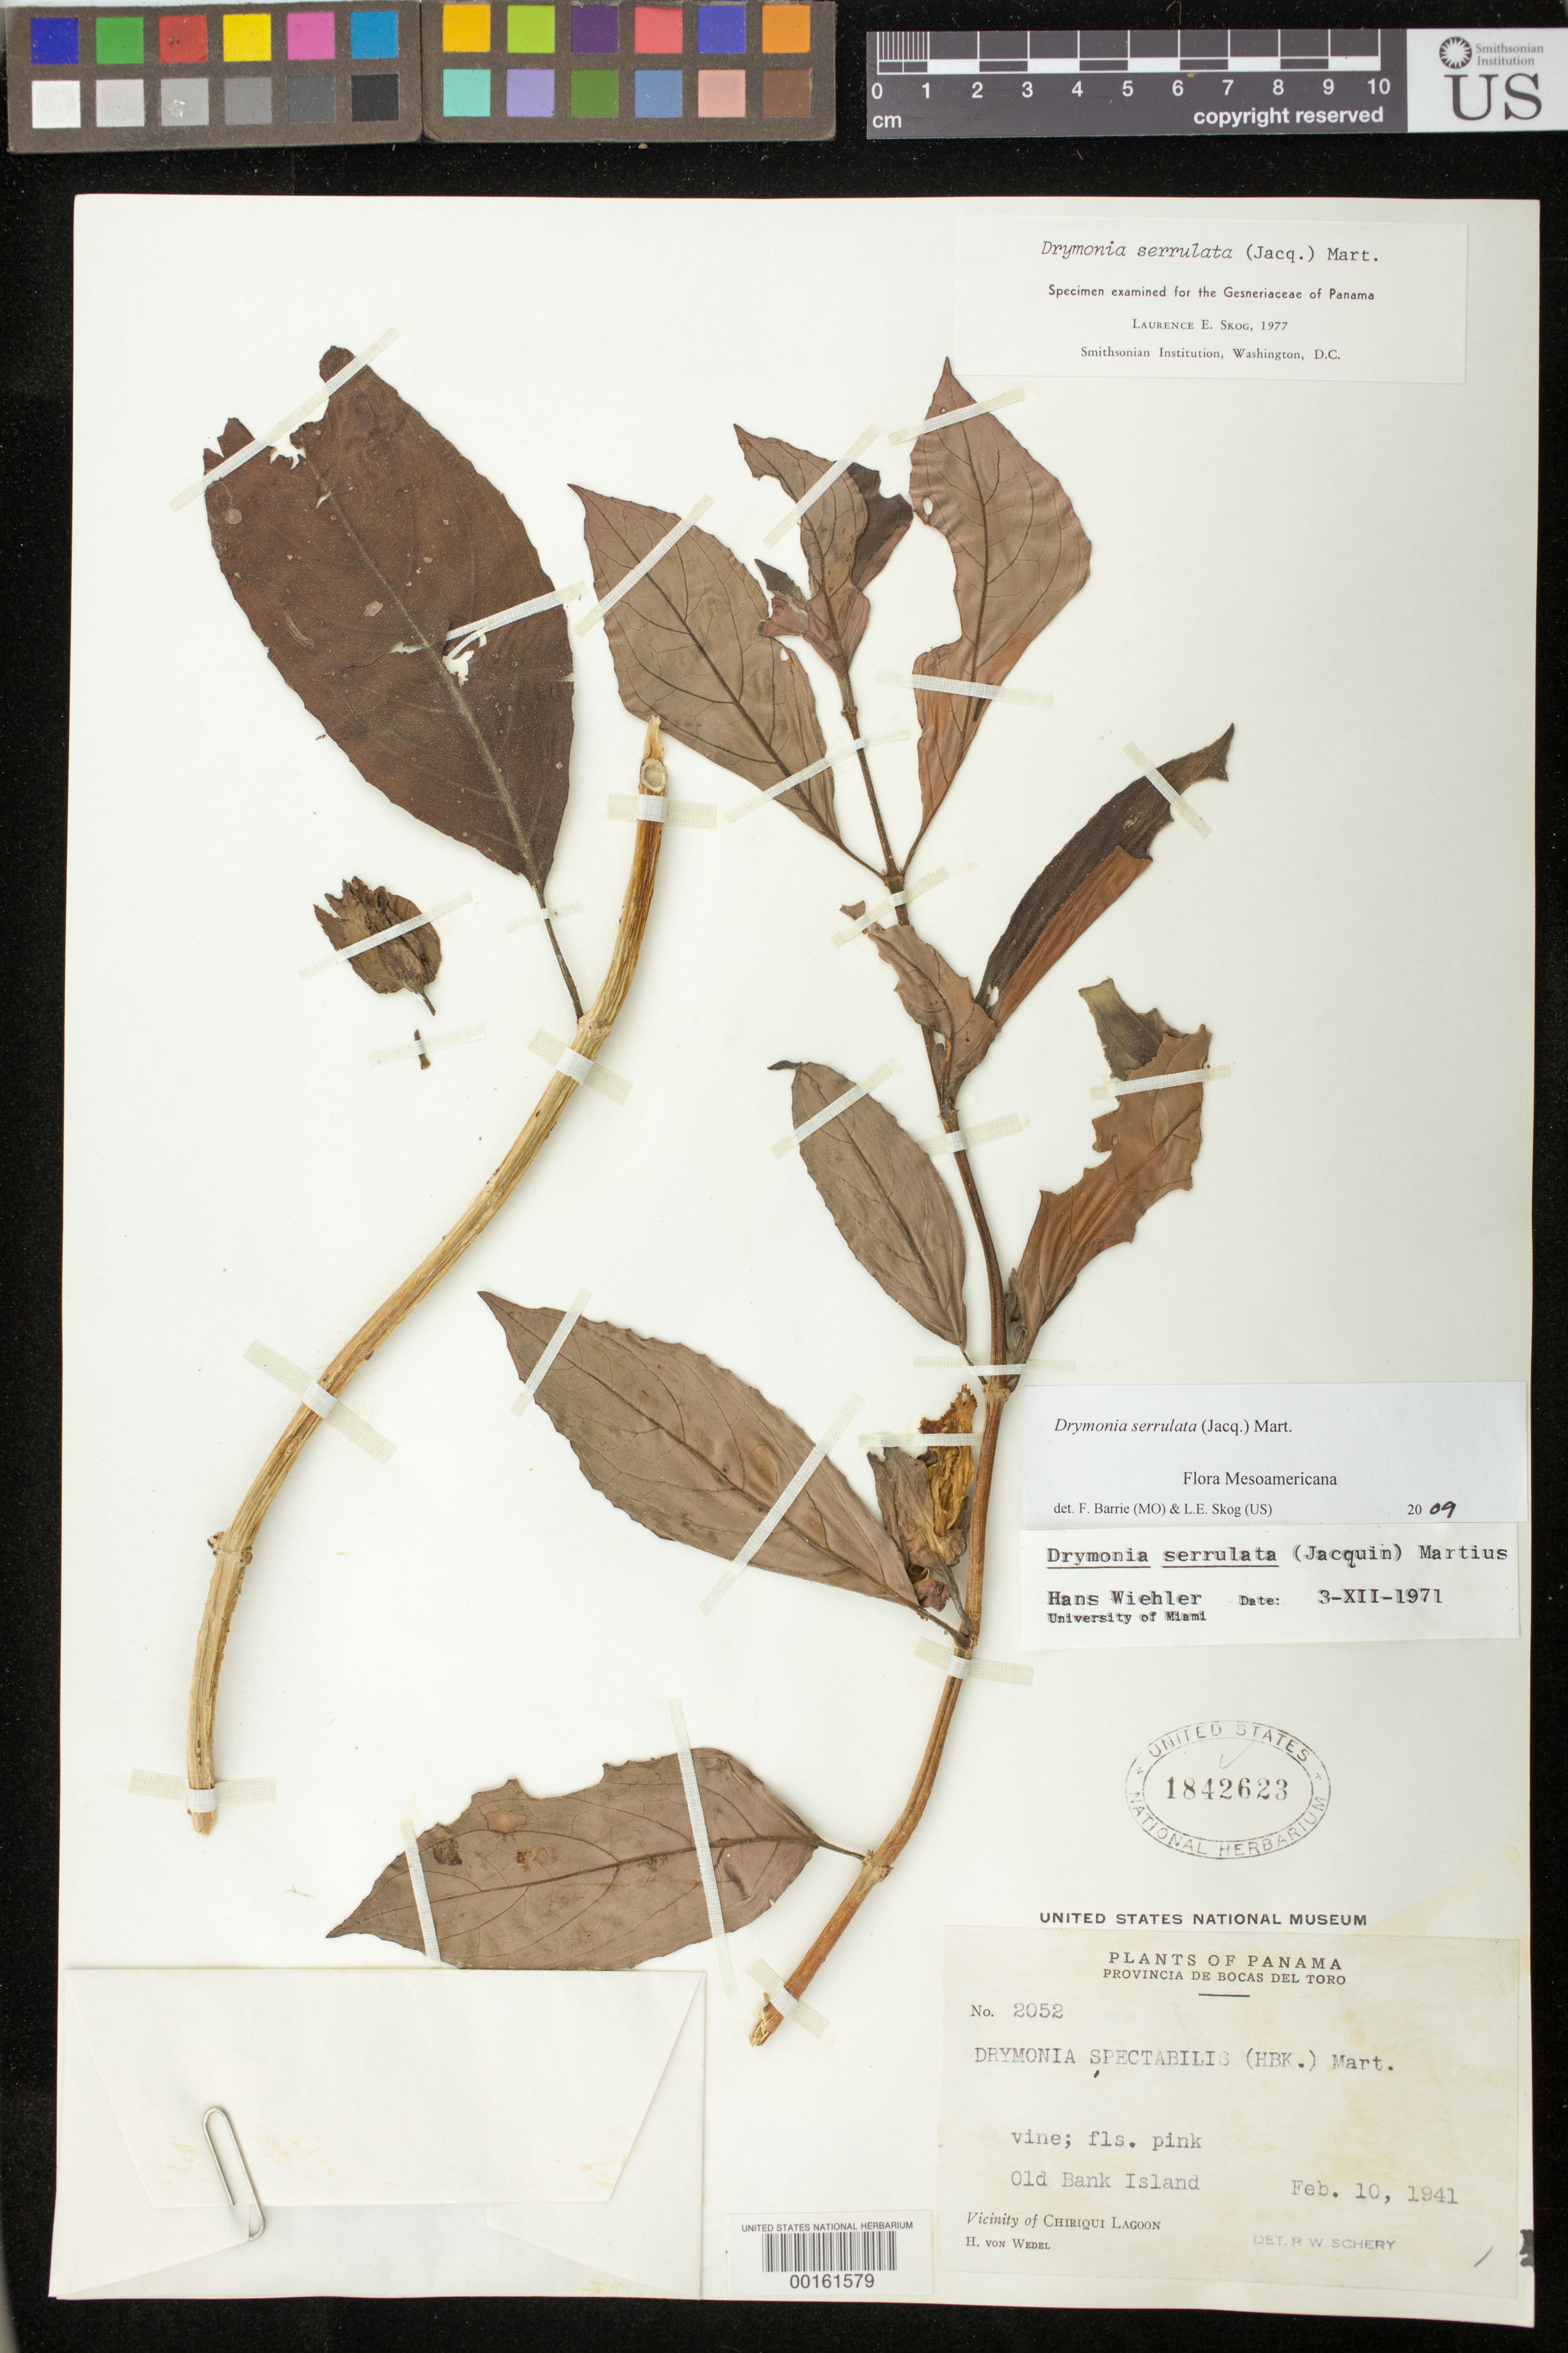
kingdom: Plantae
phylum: Tracheophyta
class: Magnoliopsida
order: Lamiales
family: Gesneriaceae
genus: Drymonia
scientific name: Drymonia serrulata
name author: (Jacq.) Mart.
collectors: H. von Wedel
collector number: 2052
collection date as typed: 10 Feb 1941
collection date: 1941-02-10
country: Panama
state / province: Bocas del Toro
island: Old Bank Island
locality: Old Bank Island, vicinity of Chiriqui Lagoon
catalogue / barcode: US 1842623